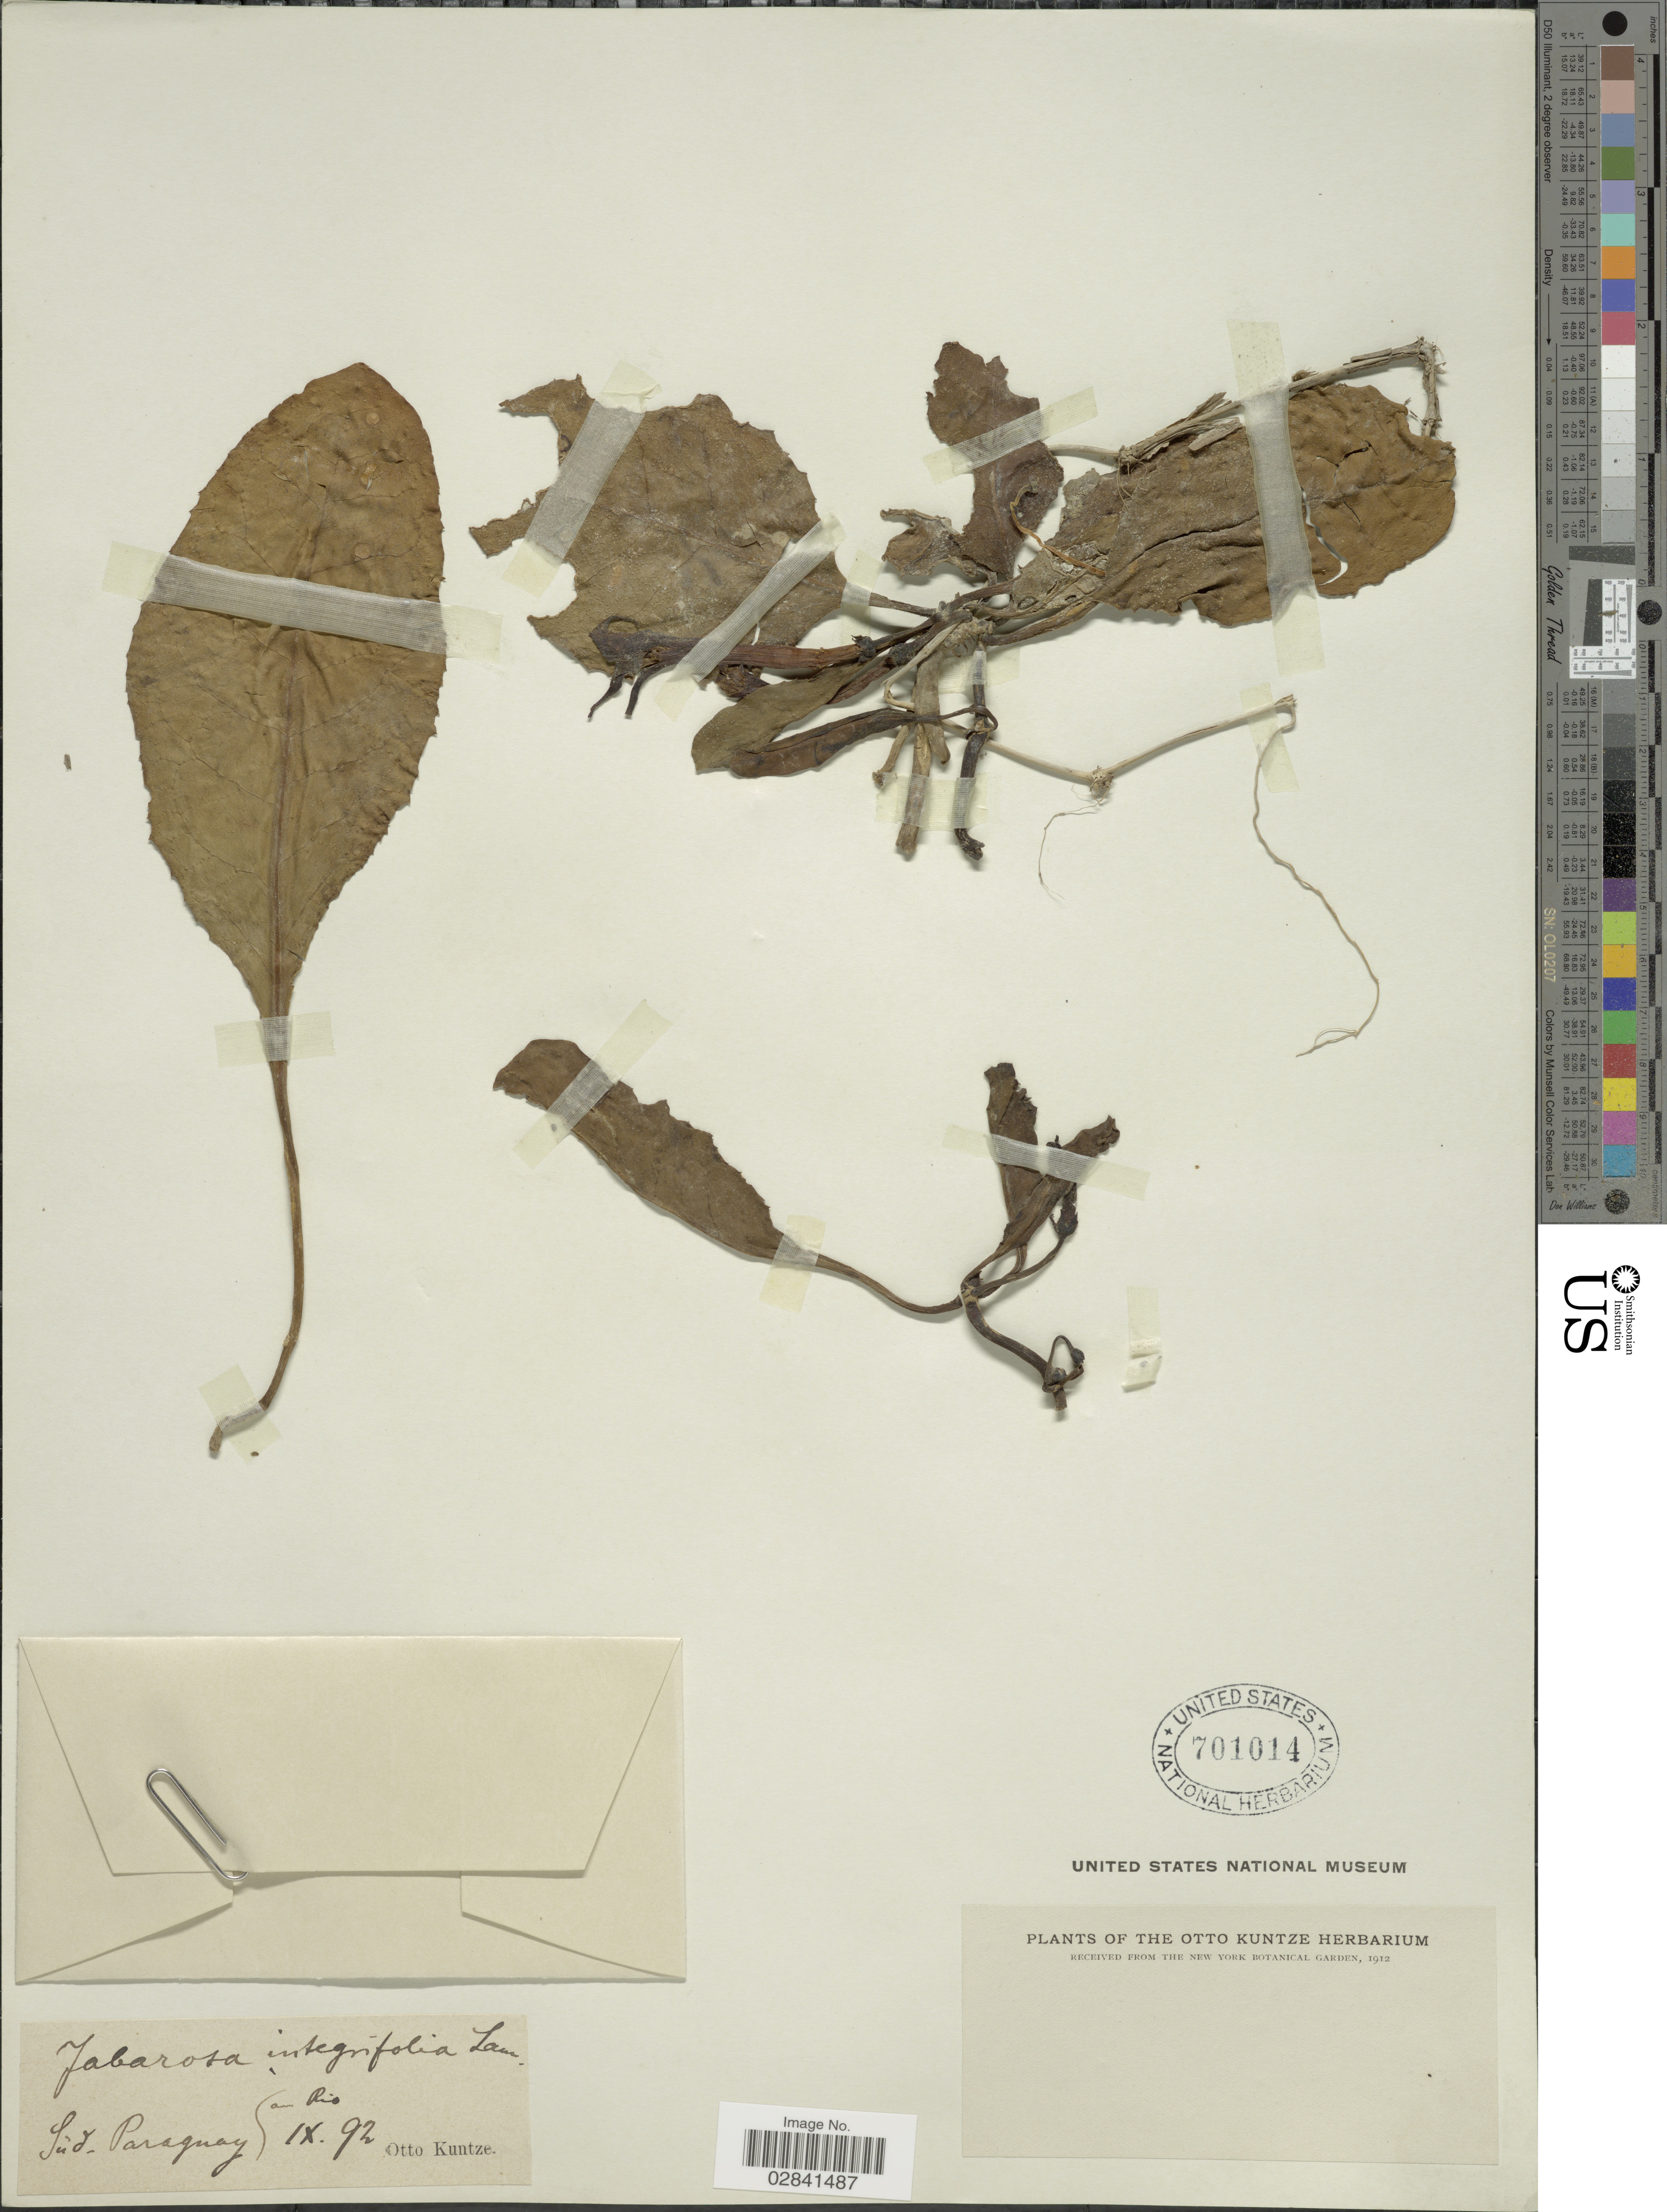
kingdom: Plantae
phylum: Tracheophyta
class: Magnoliopsida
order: Solanales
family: Solanaceae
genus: Jaborosa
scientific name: Jaborosa integrifolia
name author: Lam.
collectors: C.E.O. Kuntze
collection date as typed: Transcribed d/m/y: /9/92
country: Paraguay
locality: Süd-Paraguay am Rio.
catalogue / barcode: US 701014